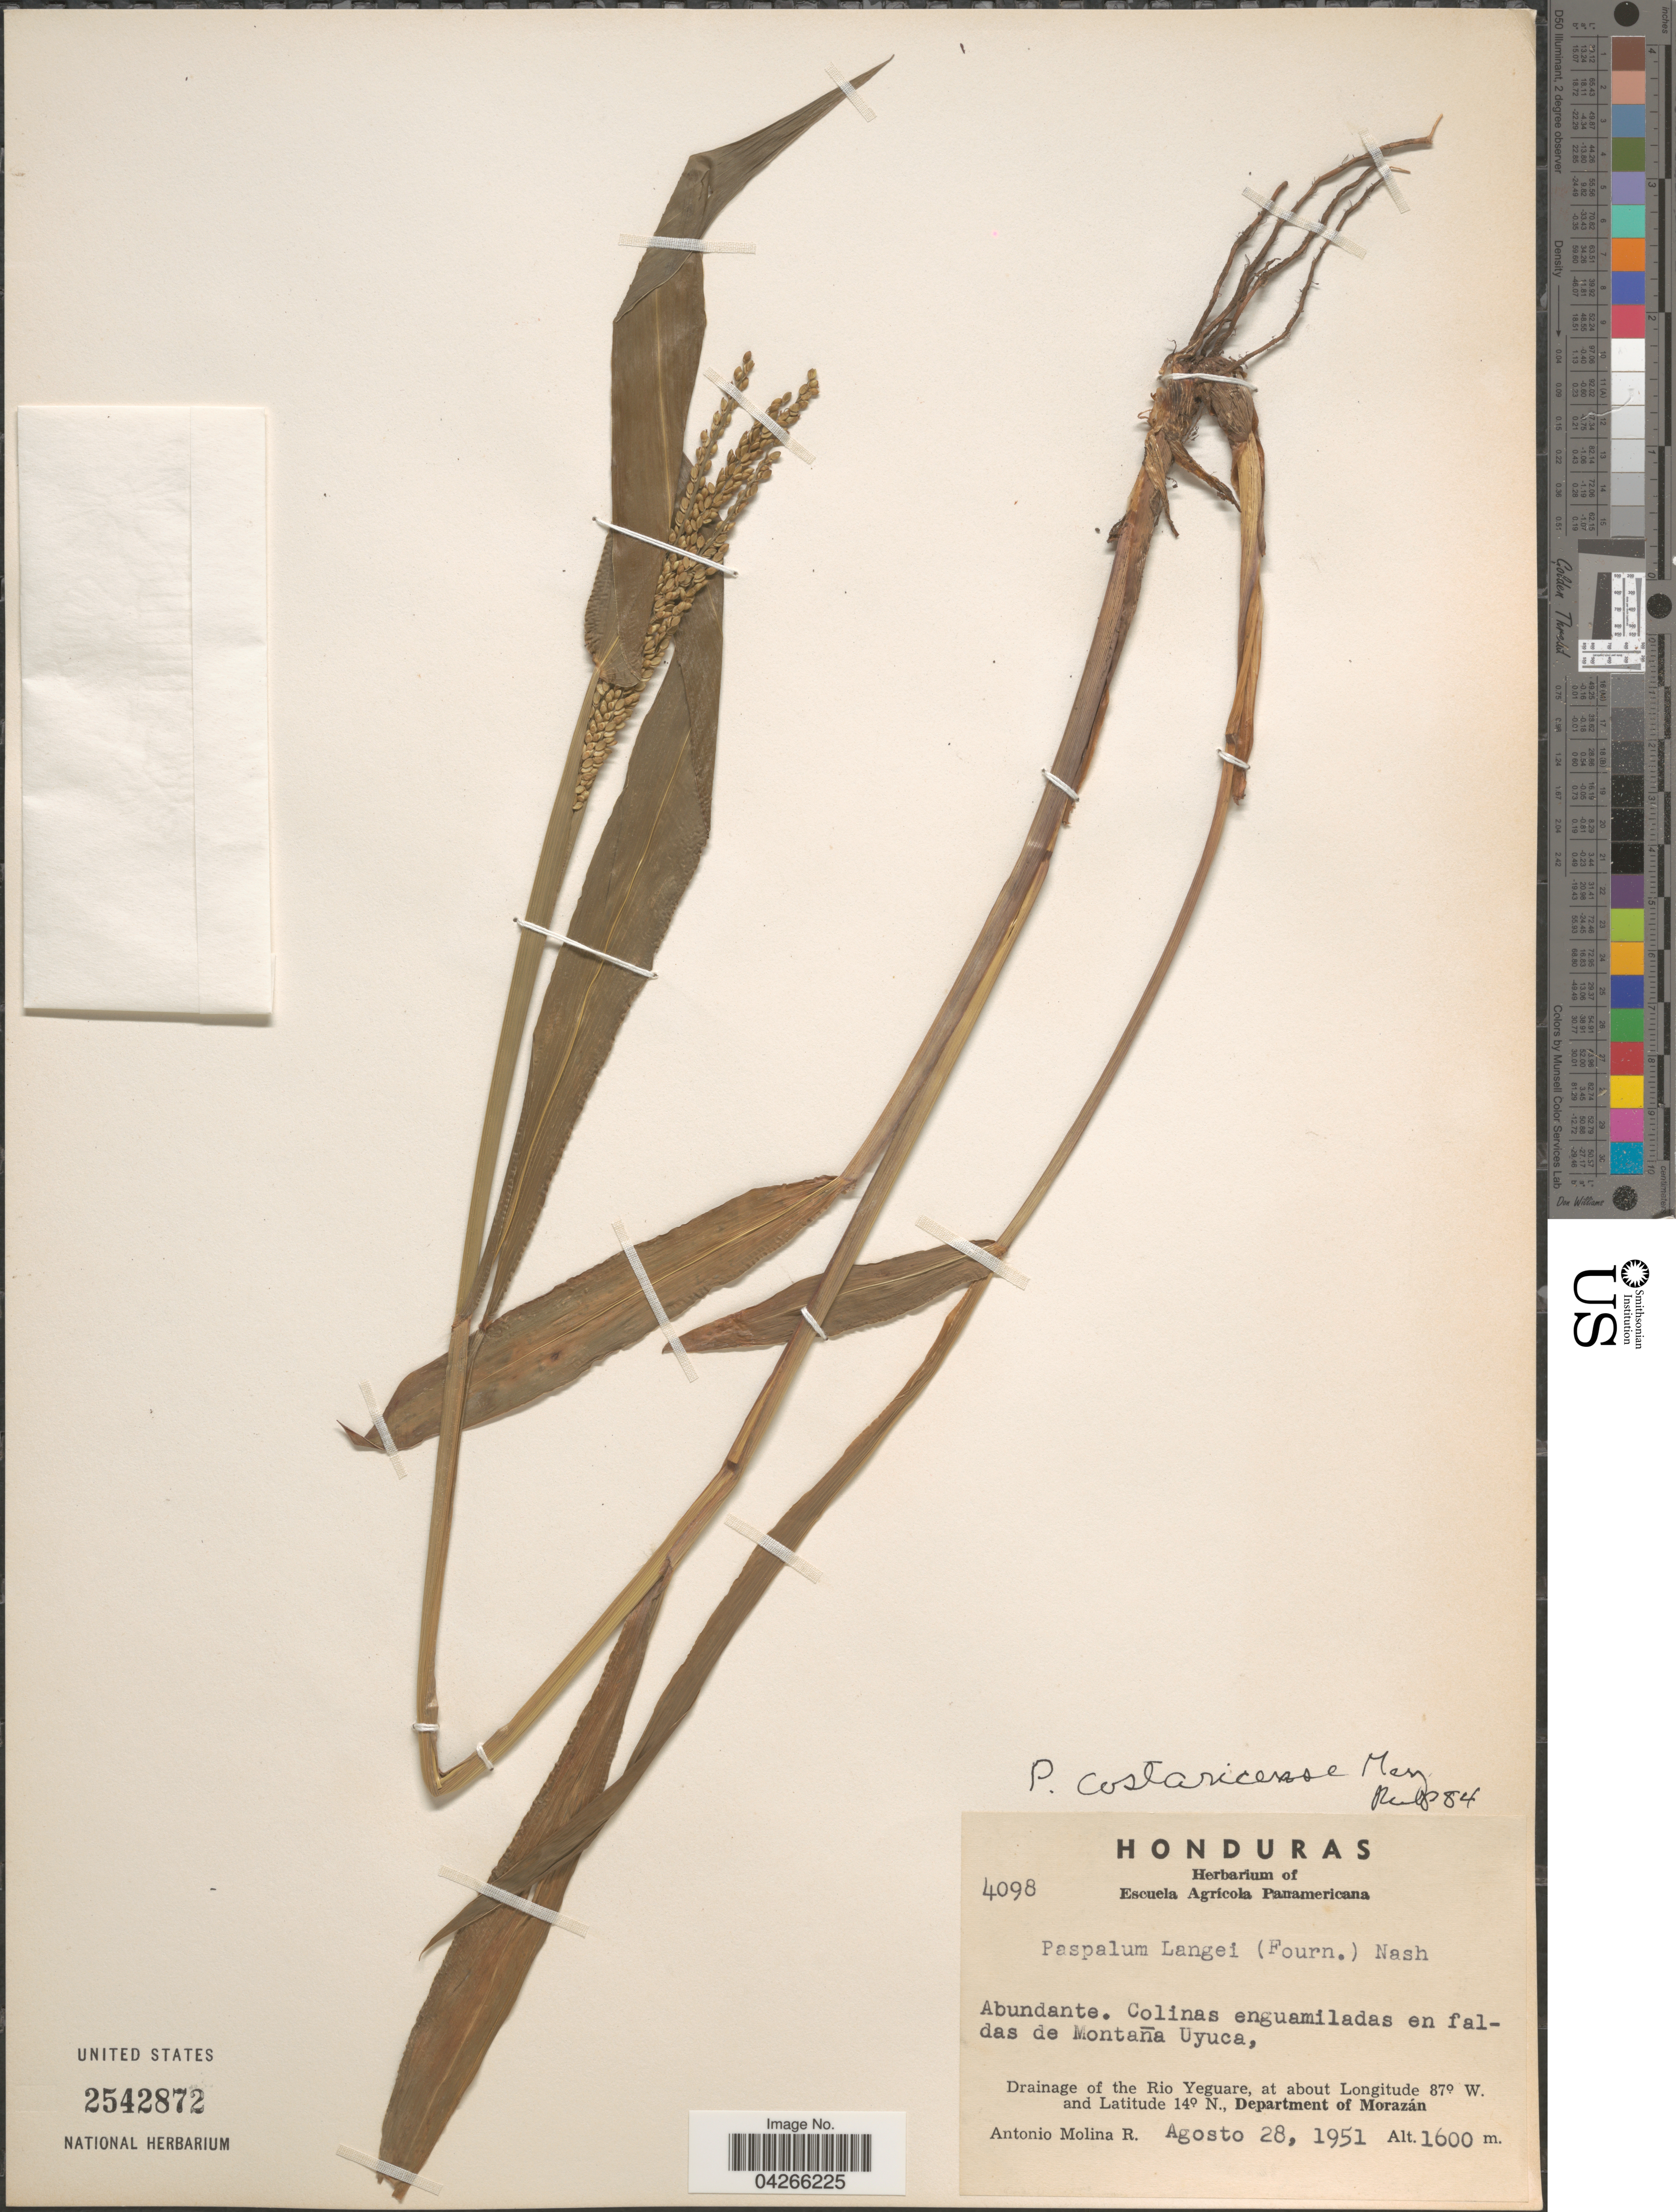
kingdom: Plantae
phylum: Tracheophyta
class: Liliopsida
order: Poales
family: Poaceae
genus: Paspalum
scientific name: Paspalum costaricense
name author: Mez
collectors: A. Molina R.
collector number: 4098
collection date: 1951-08-28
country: Honduras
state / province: Fco. Morazán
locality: Colinas enguamiladas en faldas de Montaña Uyuca, Drainage of the Rio Yeguare, Department of Morazán.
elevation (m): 1600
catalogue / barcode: US 2542872